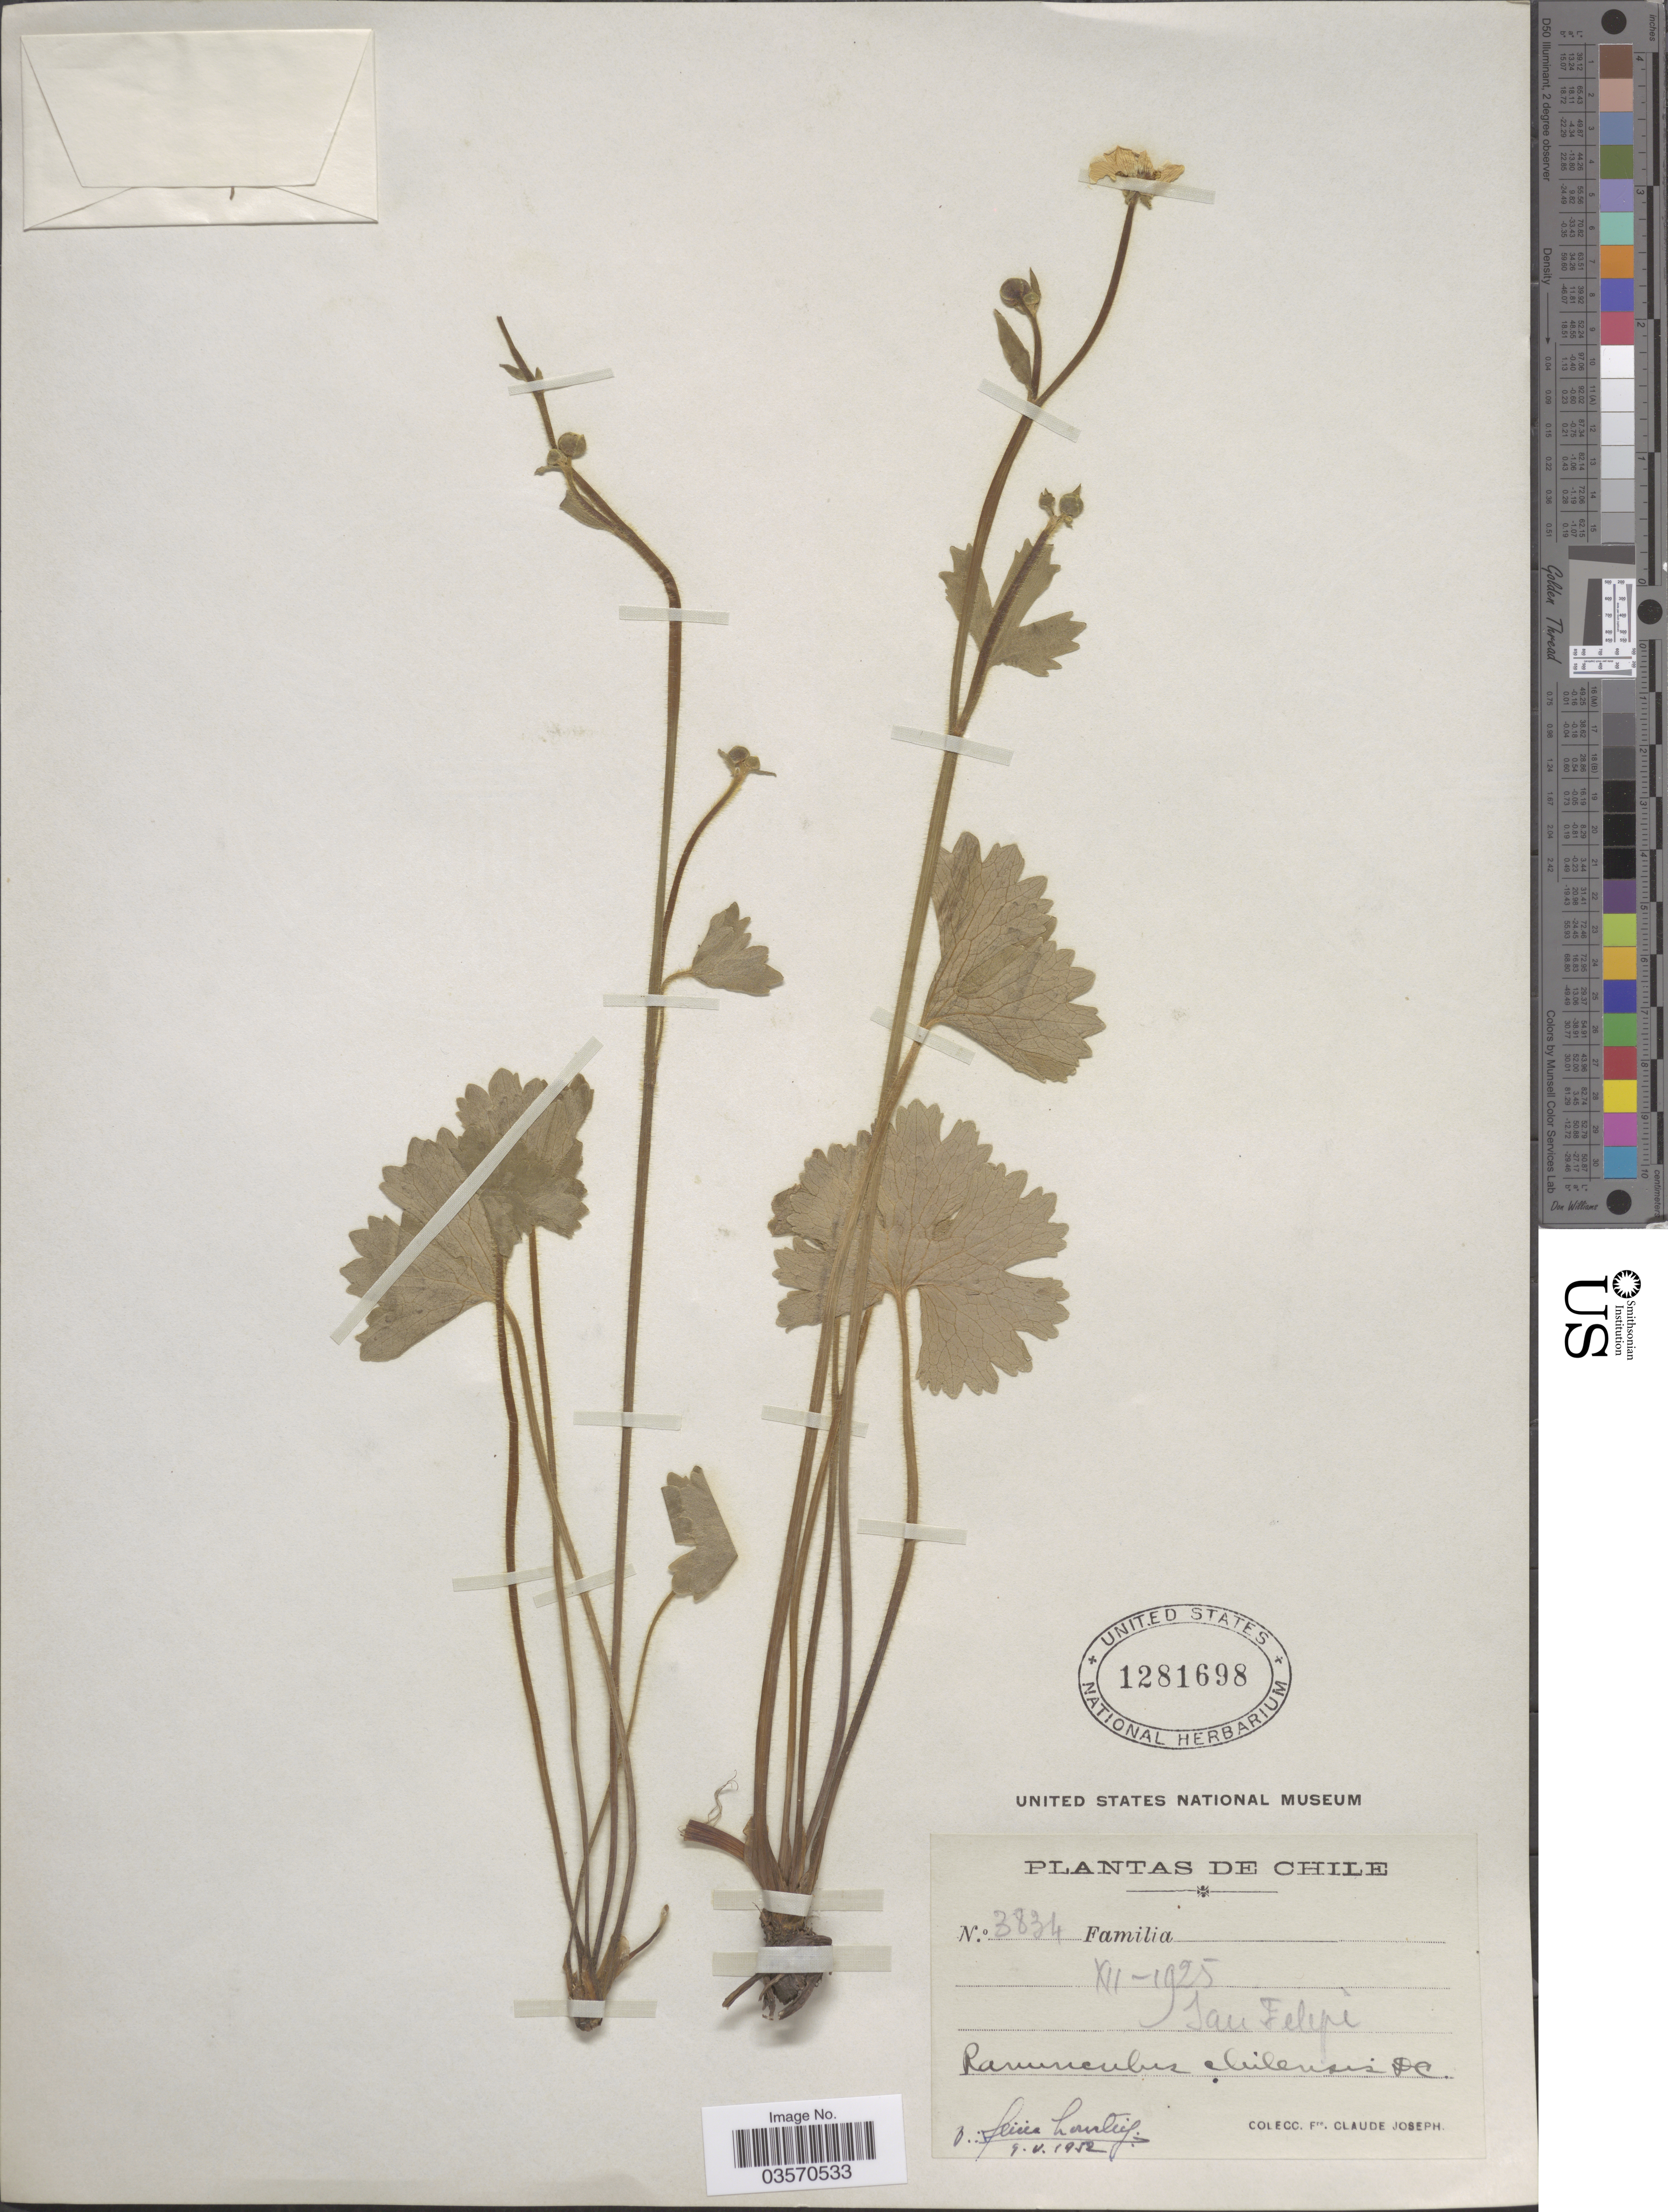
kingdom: Plantae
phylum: Tracheophyta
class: Magnoliopsida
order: Ranunculales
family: Ranunculaceae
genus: Ranunculus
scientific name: Ranunculus chilensis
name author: DC.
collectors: Bro. Claude-Joseph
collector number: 3834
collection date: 1925-12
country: Chile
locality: San Felipe.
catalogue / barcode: US 1281698